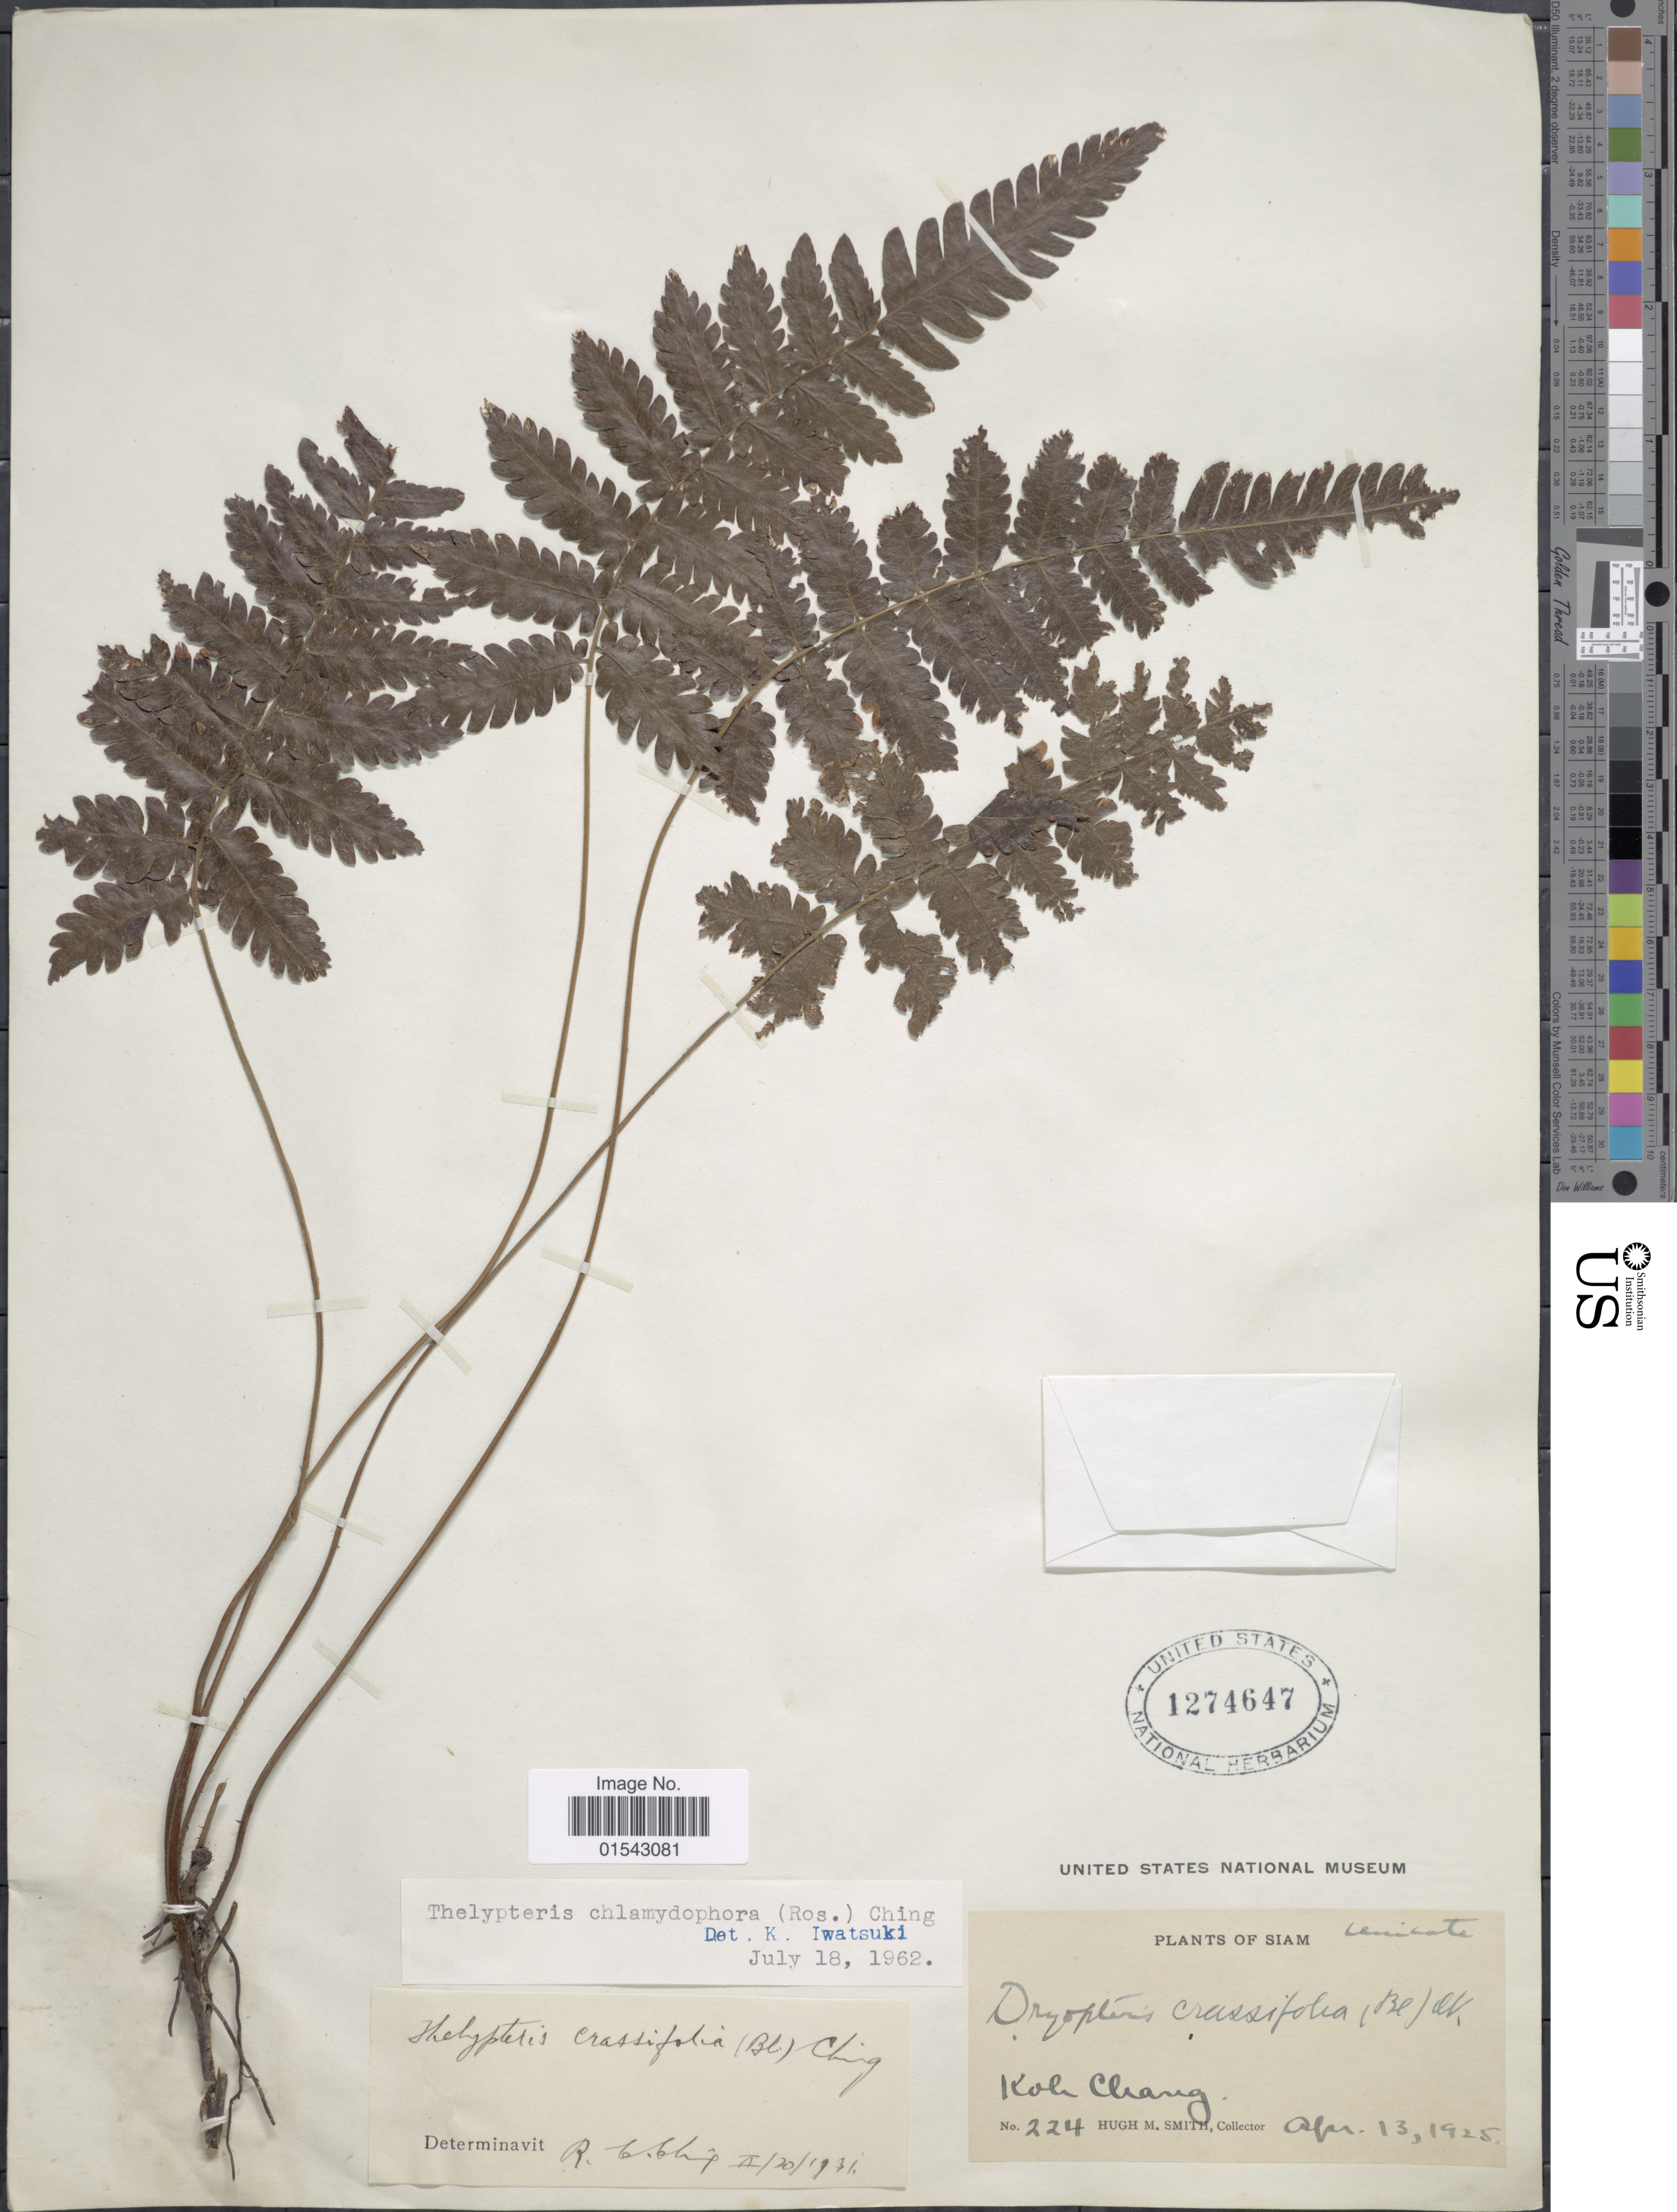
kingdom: Plantae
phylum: Tracheophyta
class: Polypodiopsida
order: Polypodiales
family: Thelypteridaceae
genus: Mesophlebion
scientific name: Mesophlebion chlamydophorum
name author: (Rosenst.) Holttum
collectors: H. M. Smith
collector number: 224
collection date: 1925-04-13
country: Thailand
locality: Siam, Koh Chang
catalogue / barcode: US 1274647